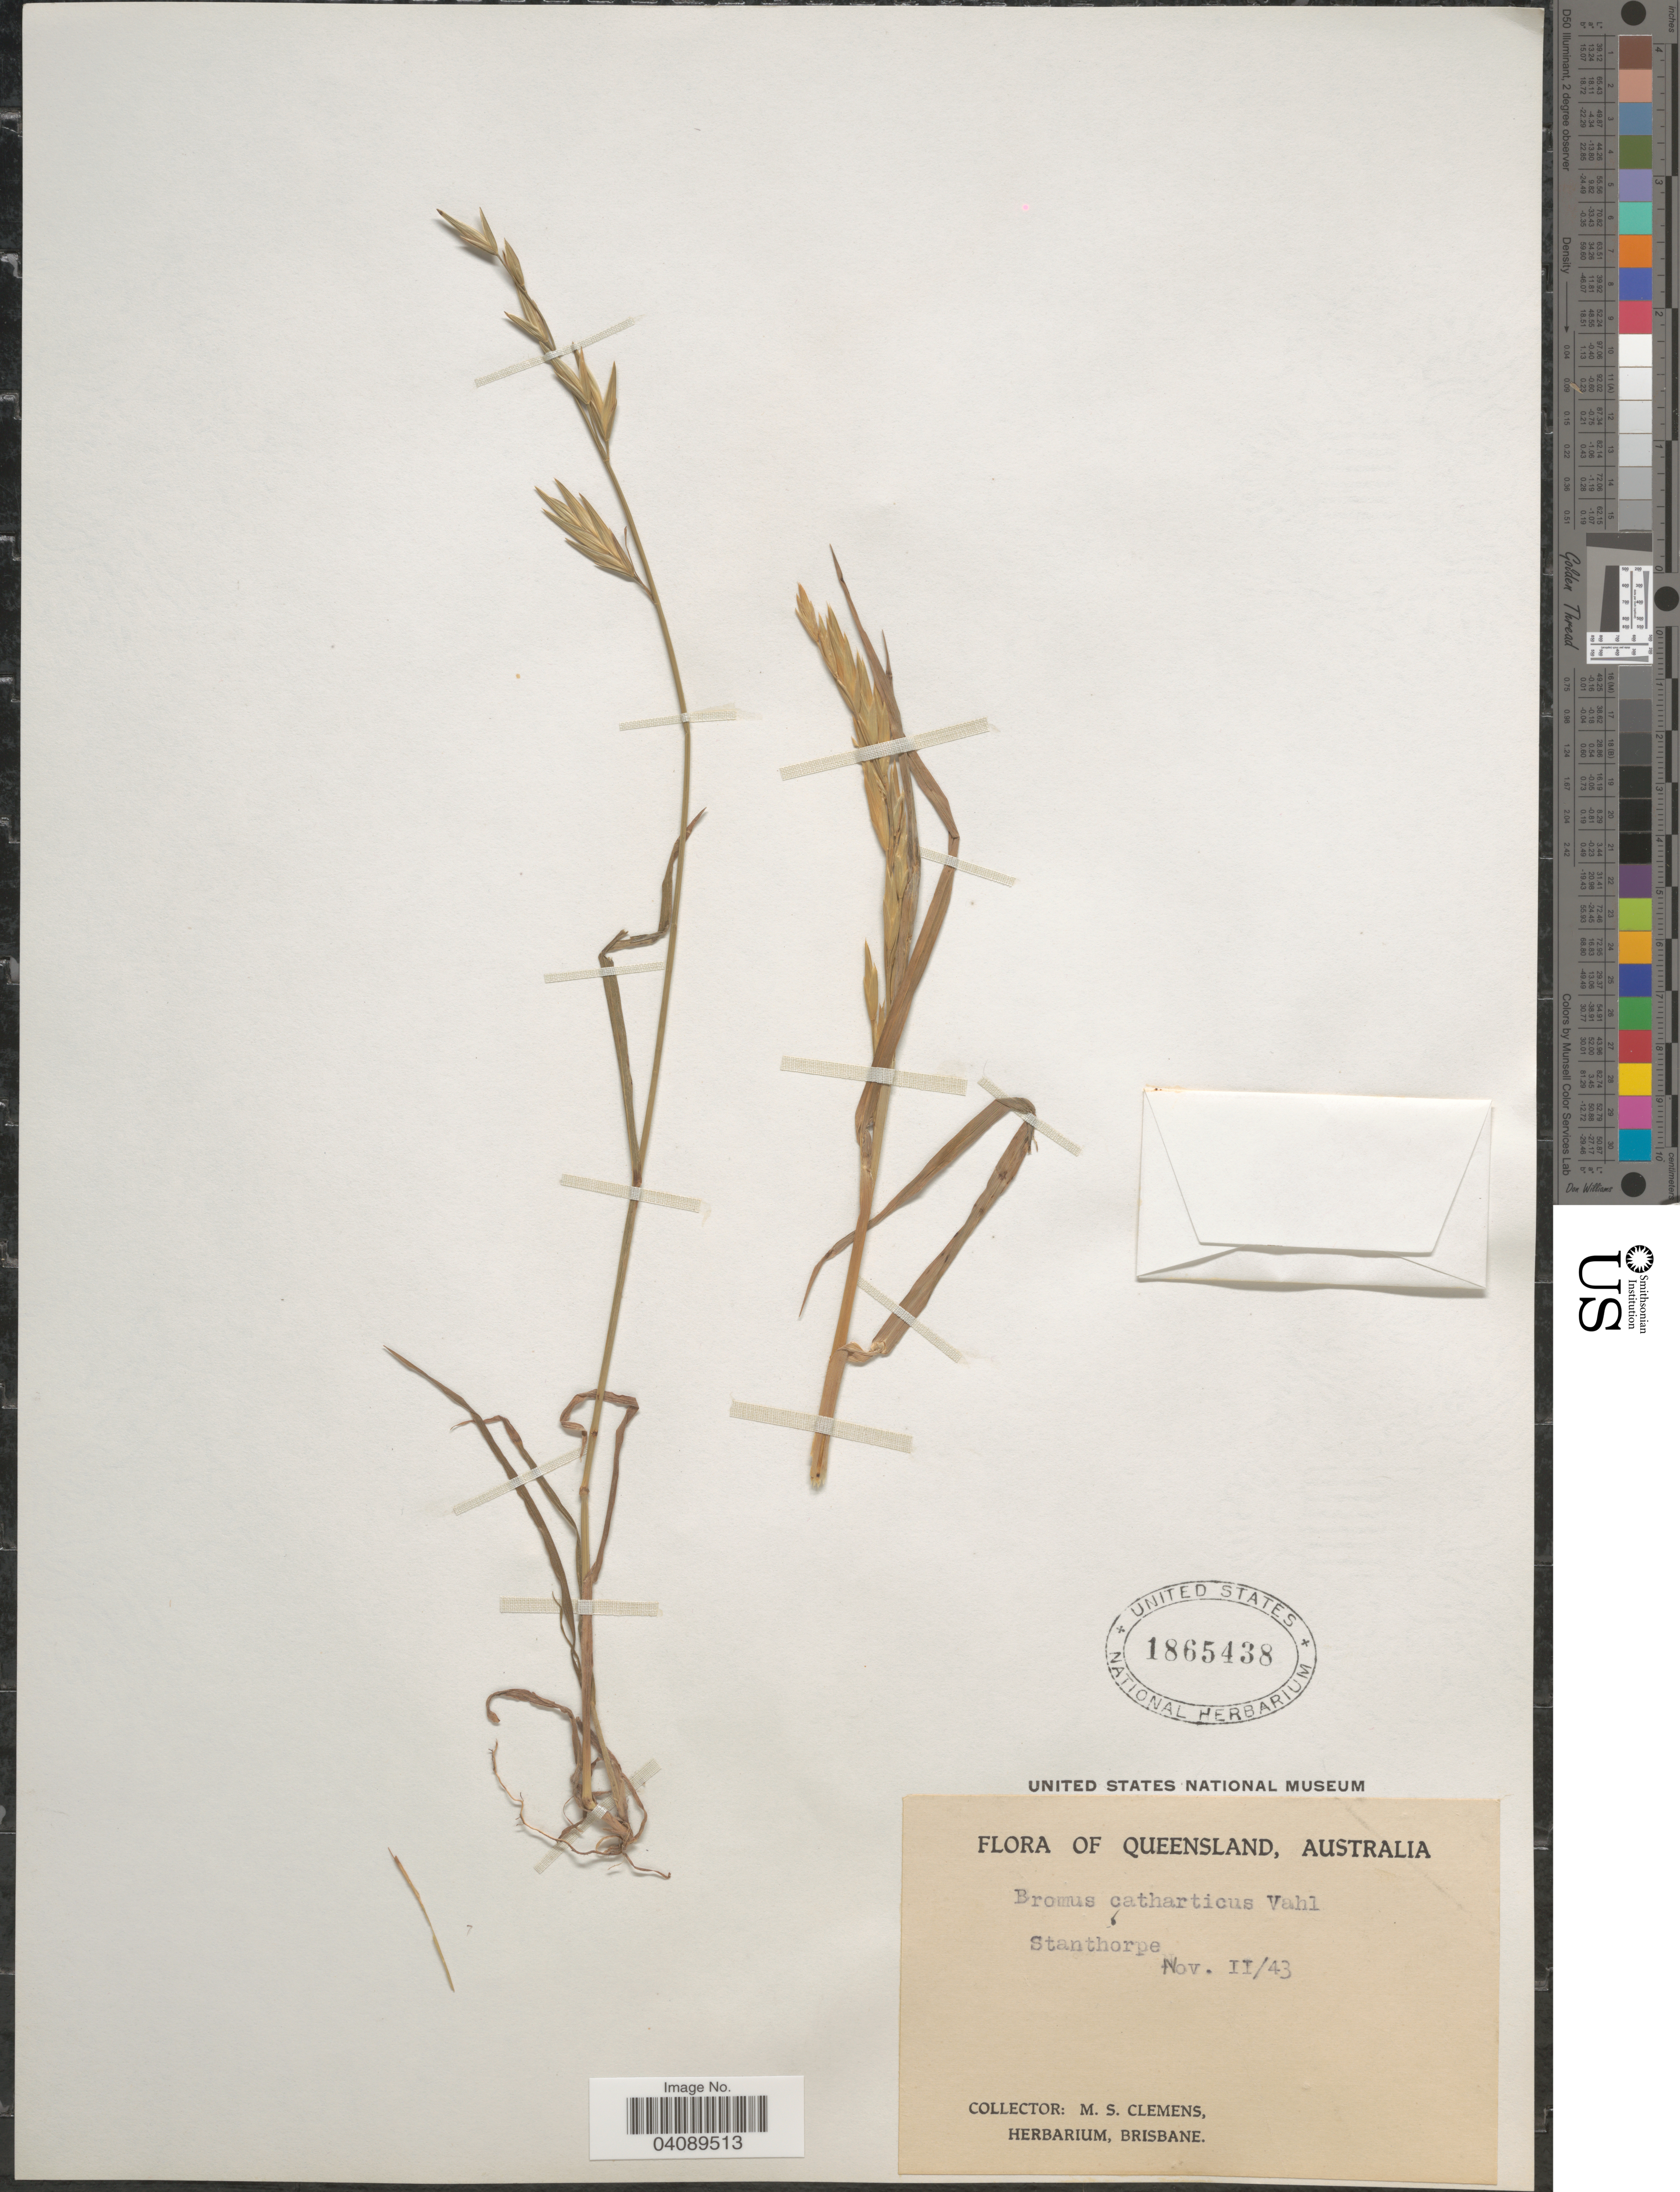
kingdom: Plantae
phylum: Tracheophyta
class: Liliopsida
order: Poales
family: Poaceae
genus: Bromus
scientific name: Bromus catharticus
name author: Vahl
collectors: M. S. Clemens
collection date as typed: Transcribed d/m/y: 11/11/43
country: Australia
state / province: Queensland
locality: Stanthorpe.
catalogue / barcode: US 1865438